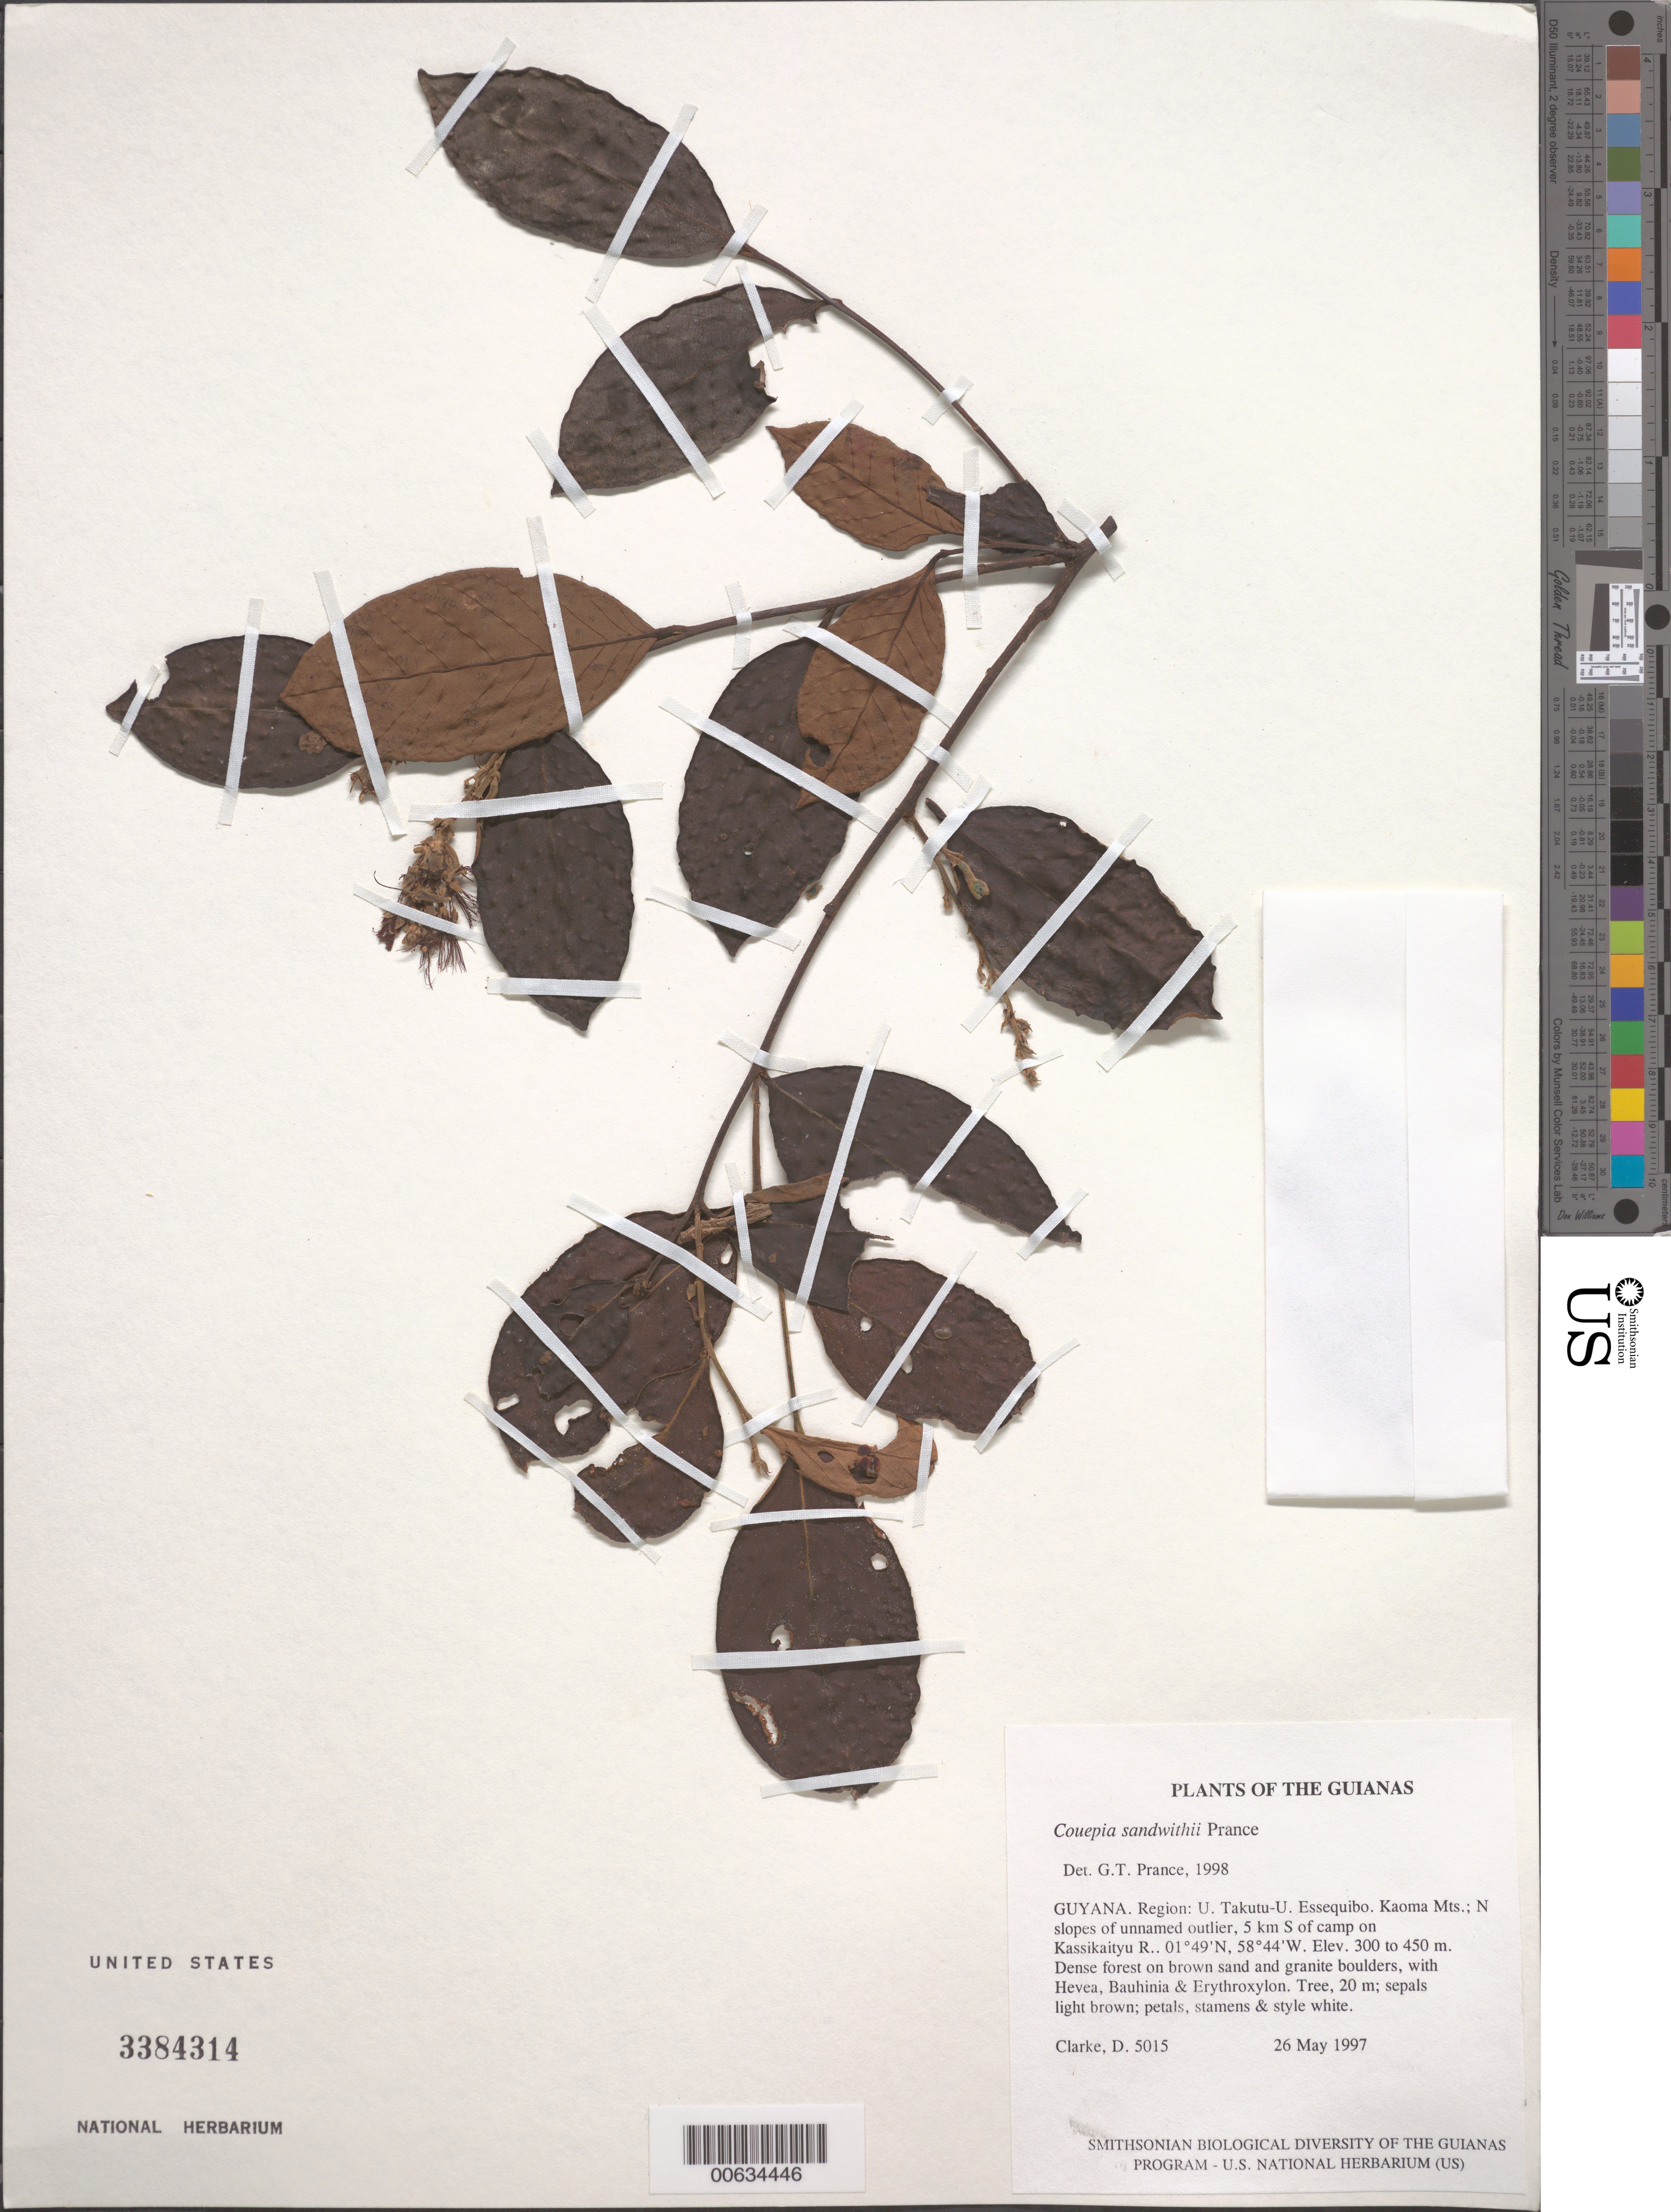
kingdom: Plantae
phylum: Tracheophyta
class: Magnoliopsida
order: Malpighiales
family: Chrysobalanaceae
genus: Couepia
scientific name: Couepia sandwithii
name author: Prance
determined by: Prance, G. T.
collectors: H. D. Clarke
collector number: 5015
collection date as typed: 26 May 1997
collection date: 1997-05-26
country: Guyana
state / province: U. Takutu-U. Essequibo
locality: Kaoma Mts.; N slopes of unnamed outlier, 5 km S of camp on Kassikaityu R.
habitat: Dense forest on brown sand and granite boulders, with Hevea, Bauhinia & Erythroxylum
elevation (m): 300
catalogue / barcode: US 3384314